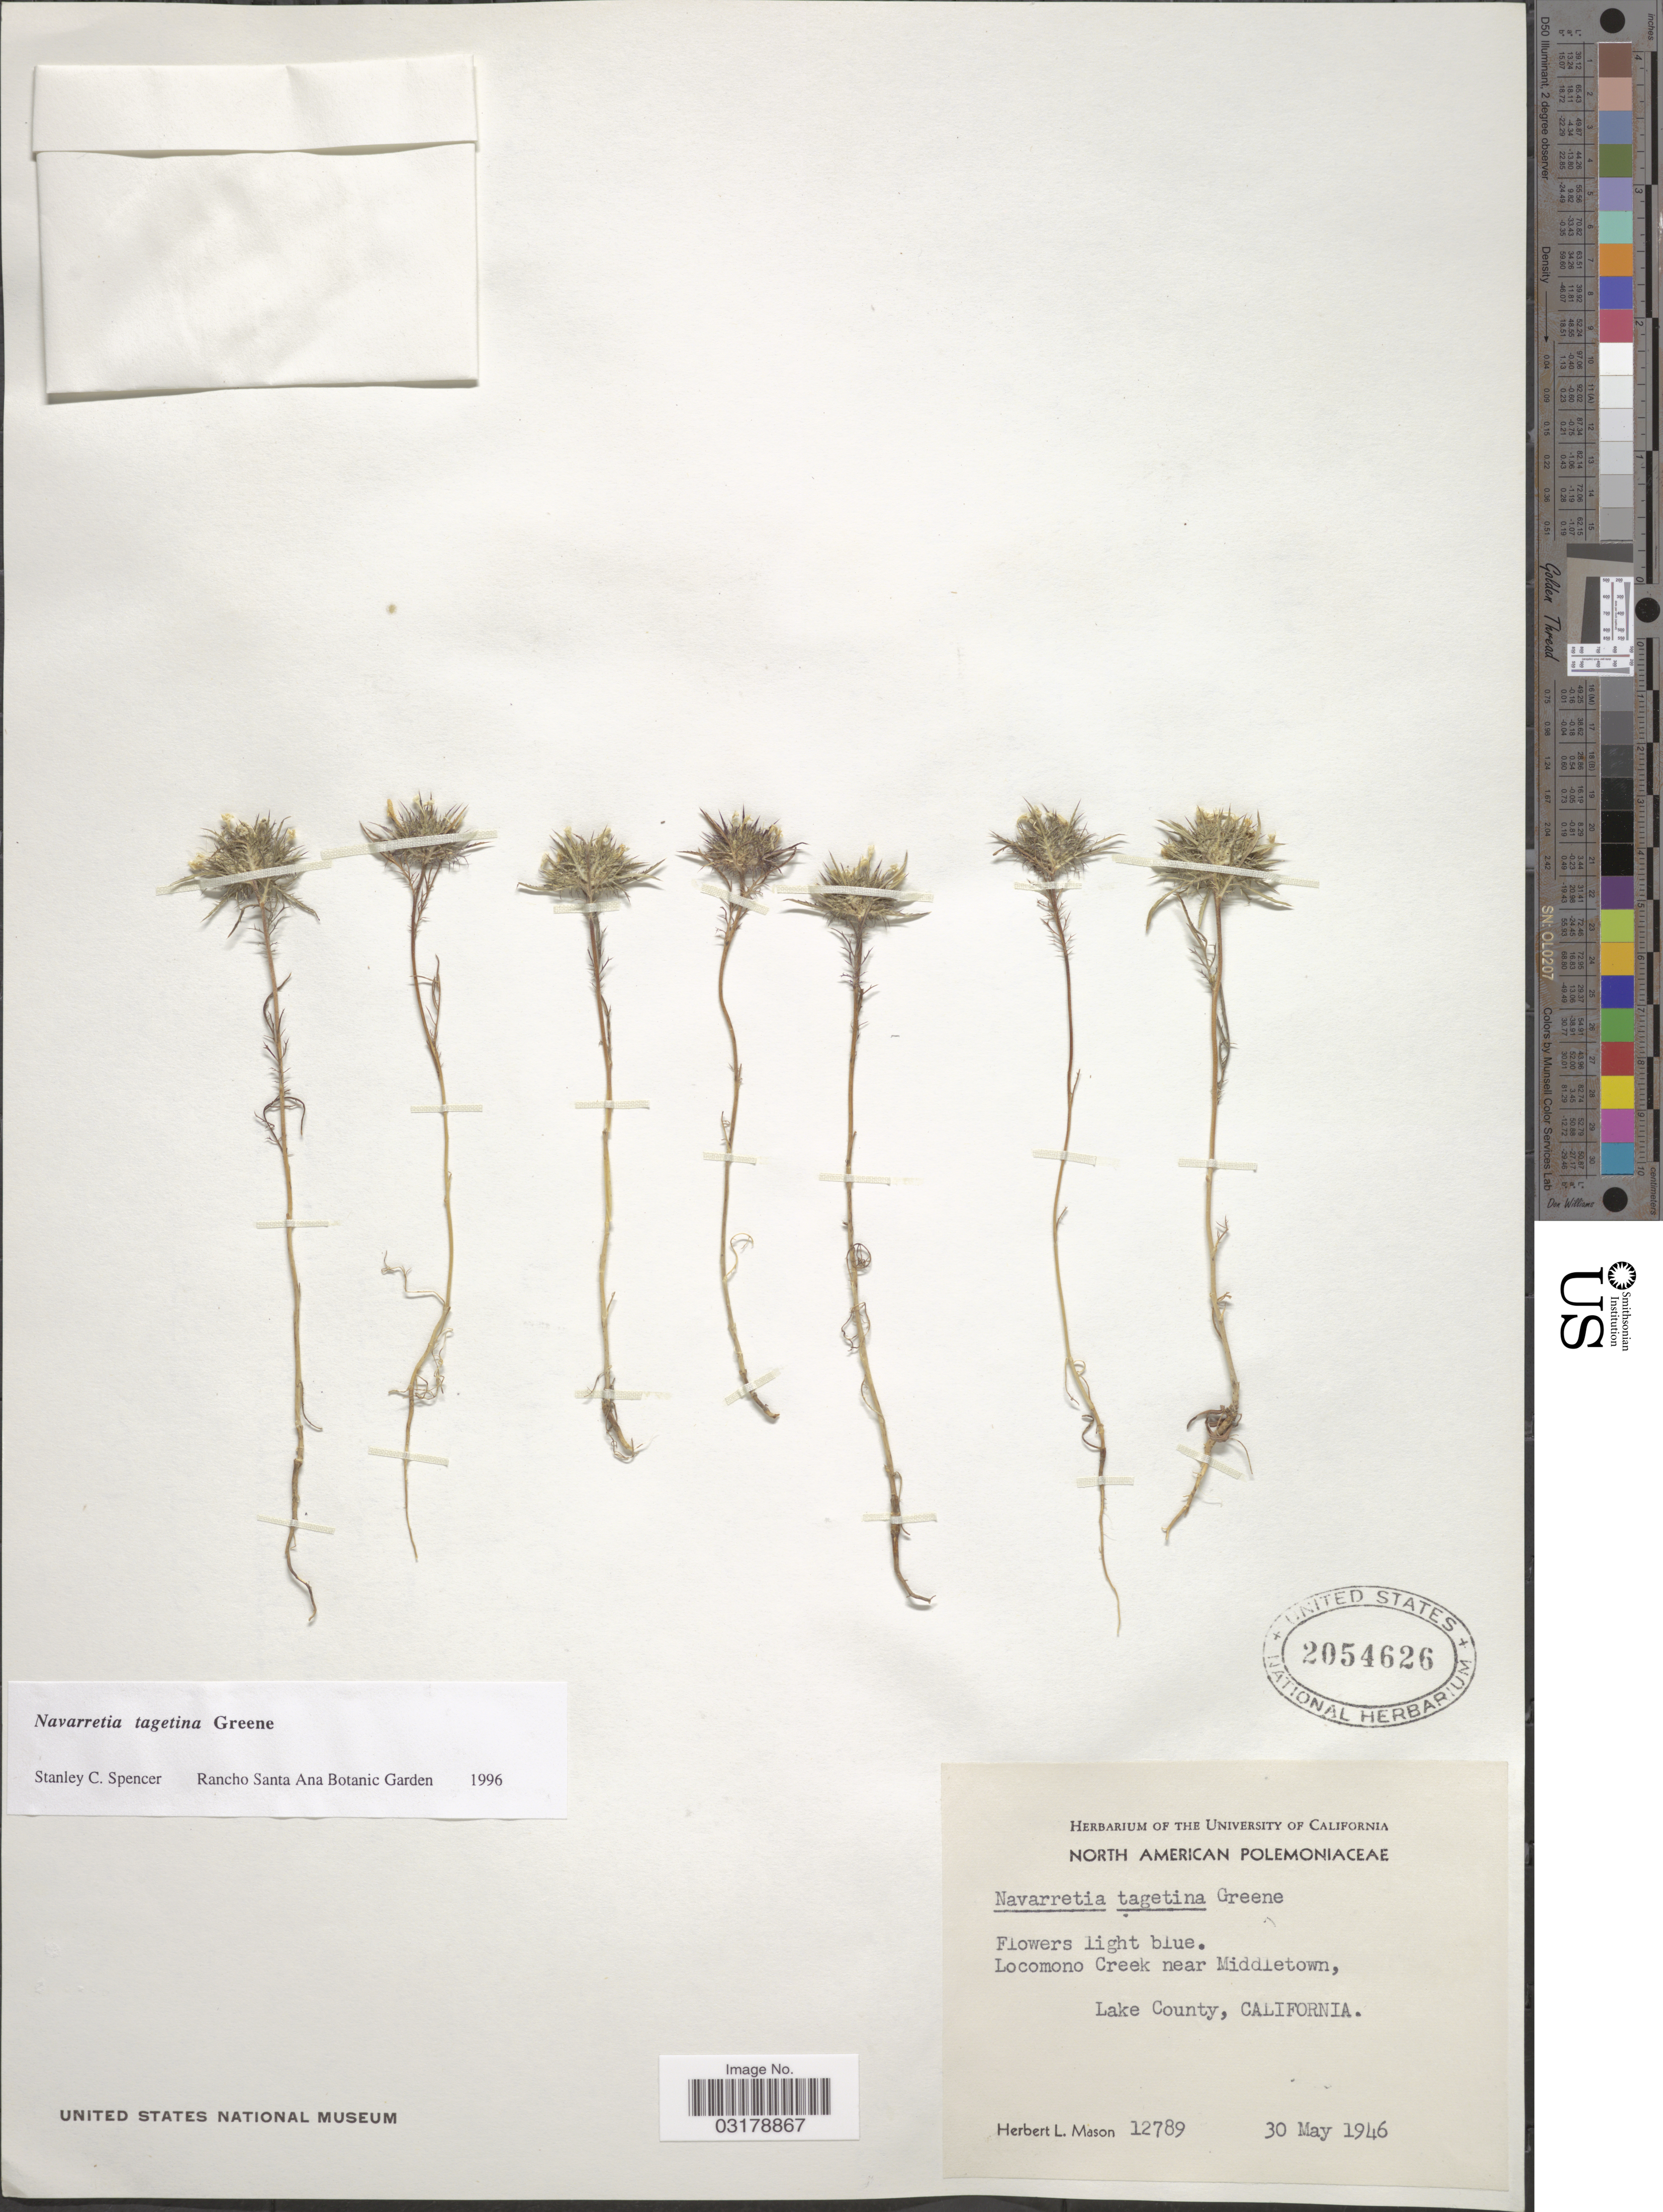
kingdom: Plantae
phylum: Tracheophyta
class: Magnoliopsida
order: Ericales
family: Polemoniaceae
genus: Navarretia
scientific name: Navarretia tagetina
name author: S.W. Greene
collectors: H. L. Mason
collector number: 12789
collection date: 1946-05-30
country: United States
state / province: California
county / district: Lake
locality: Locomono Creek Middletown, Lake County.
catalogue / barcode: US 2054626